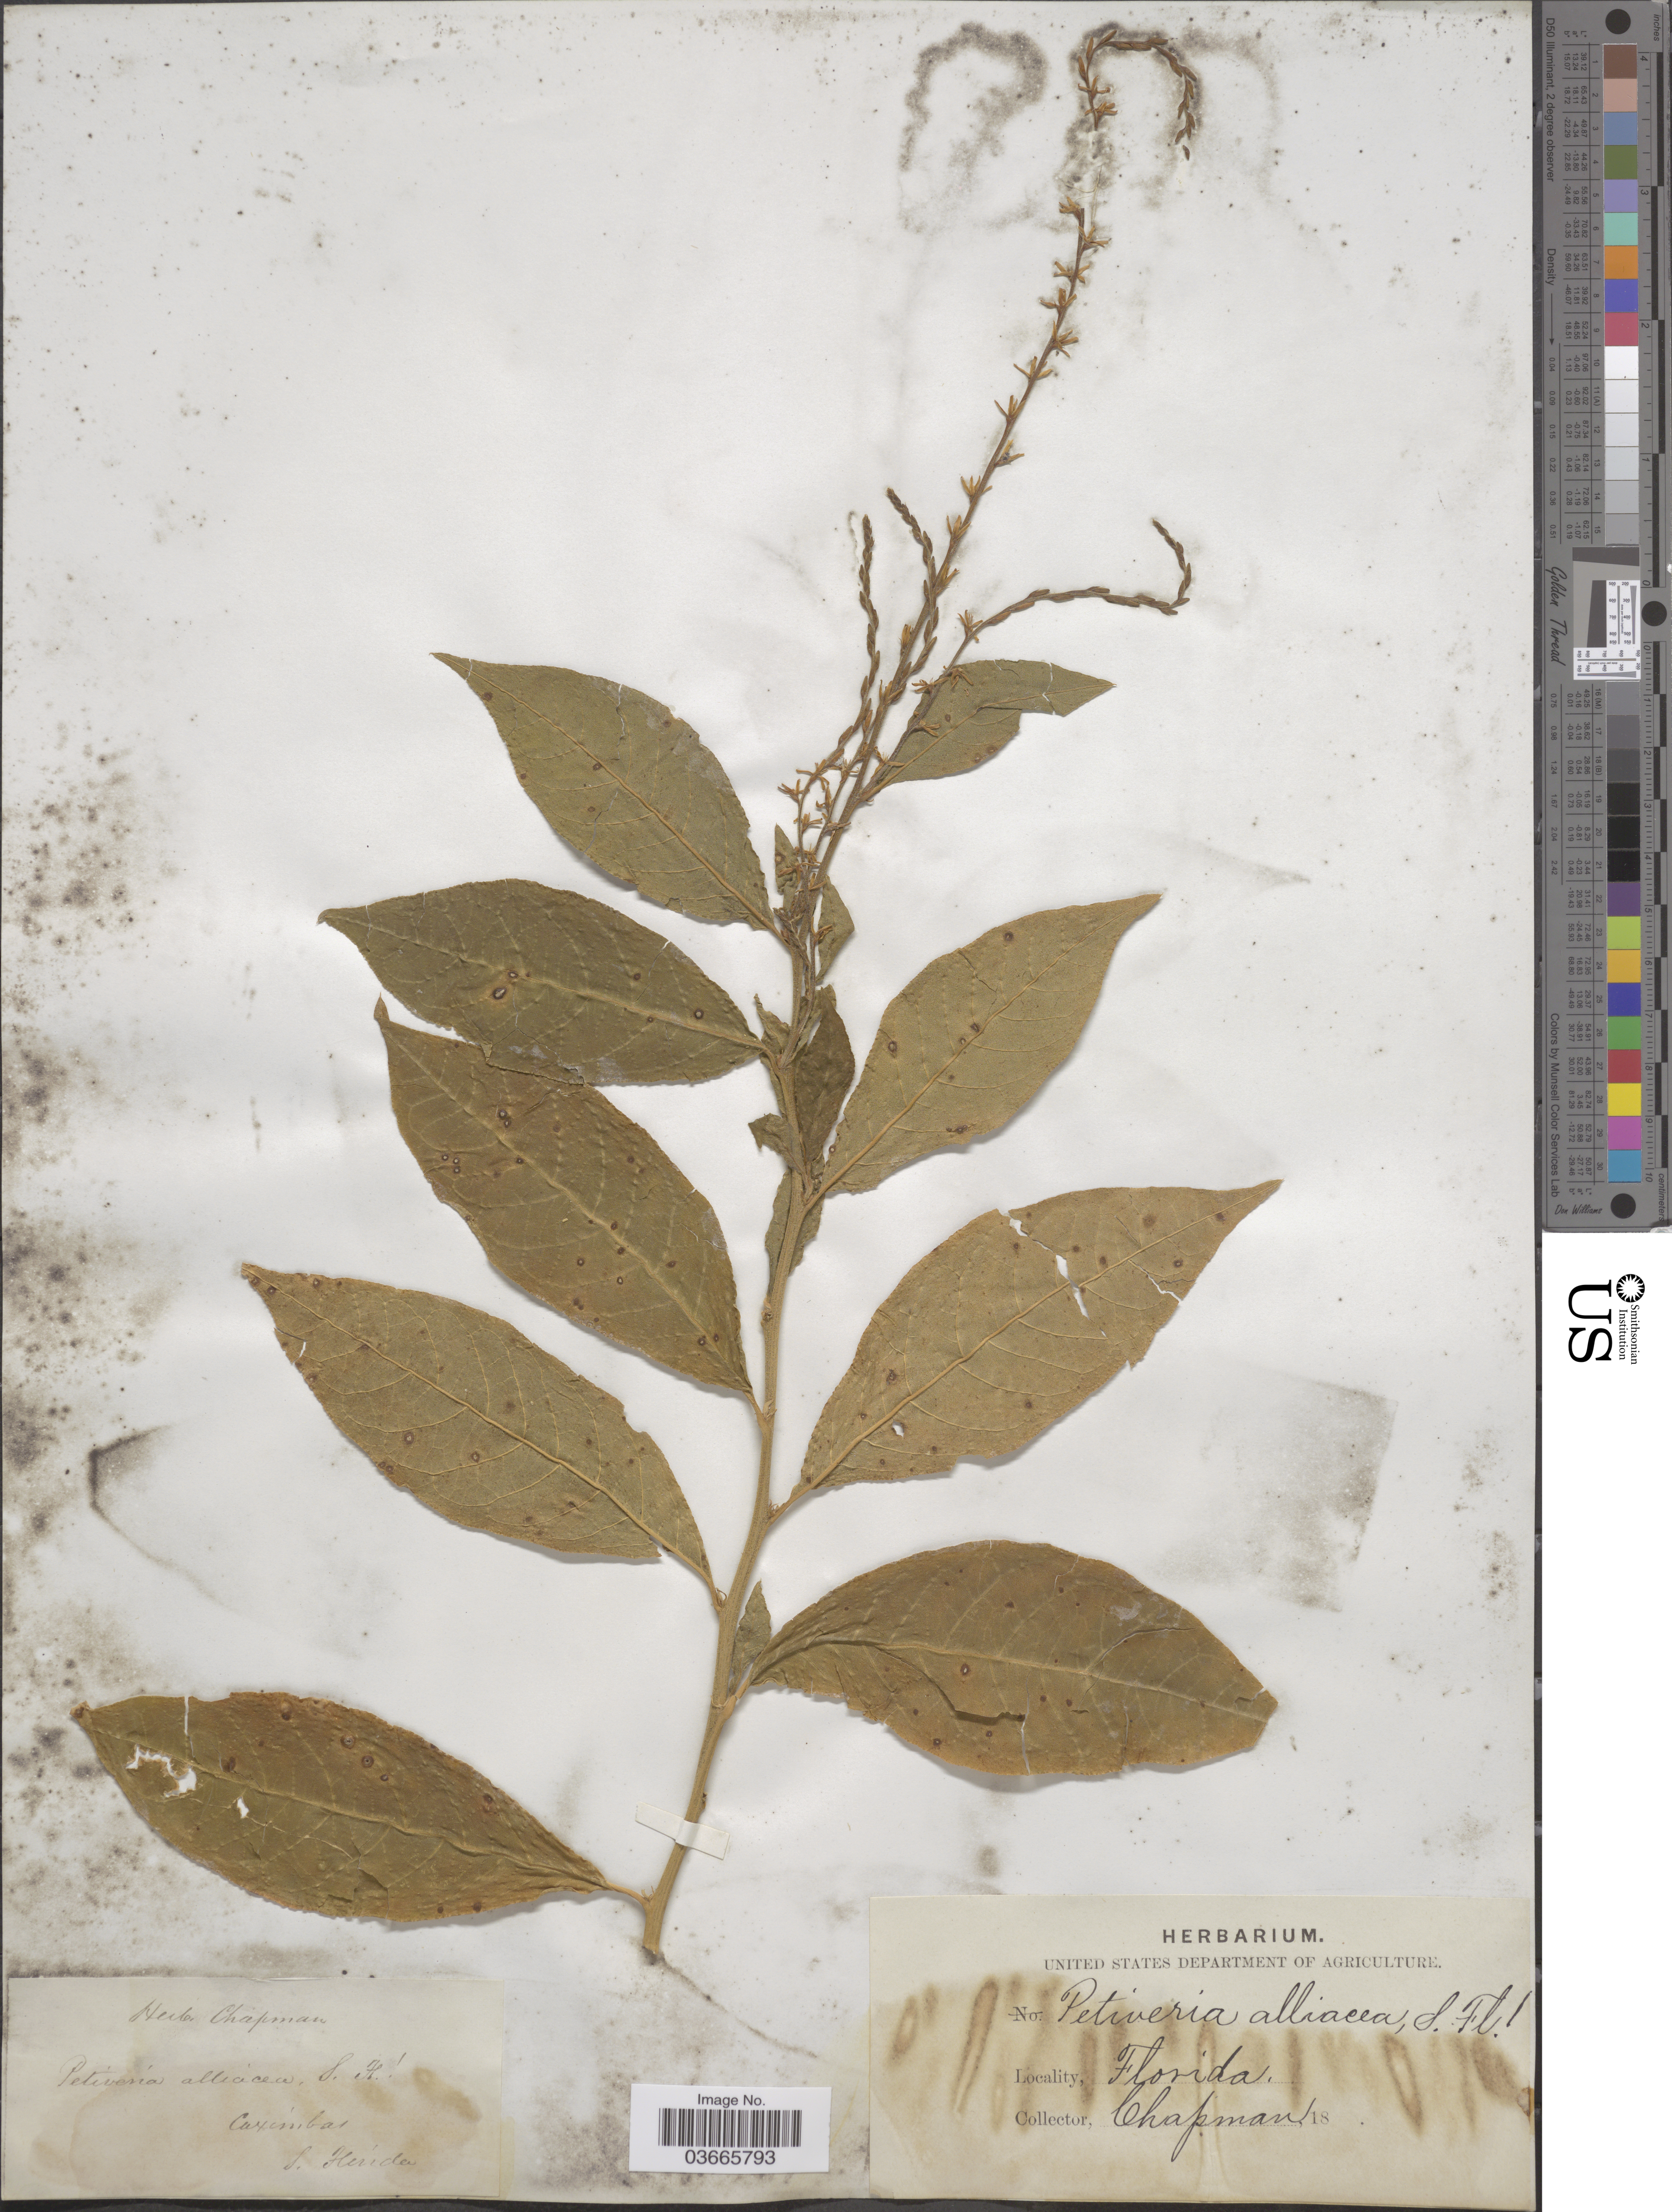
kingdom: Plantae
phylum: Tracheophyta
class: Magnoliopsida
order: Caryophyllales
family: Phytolaccaceae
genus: Petiveria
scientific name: Petiveria alliacea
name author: L.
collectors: A. Chapman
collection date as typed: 18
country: United States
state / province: Florida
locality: Caximbas. S. Florida.